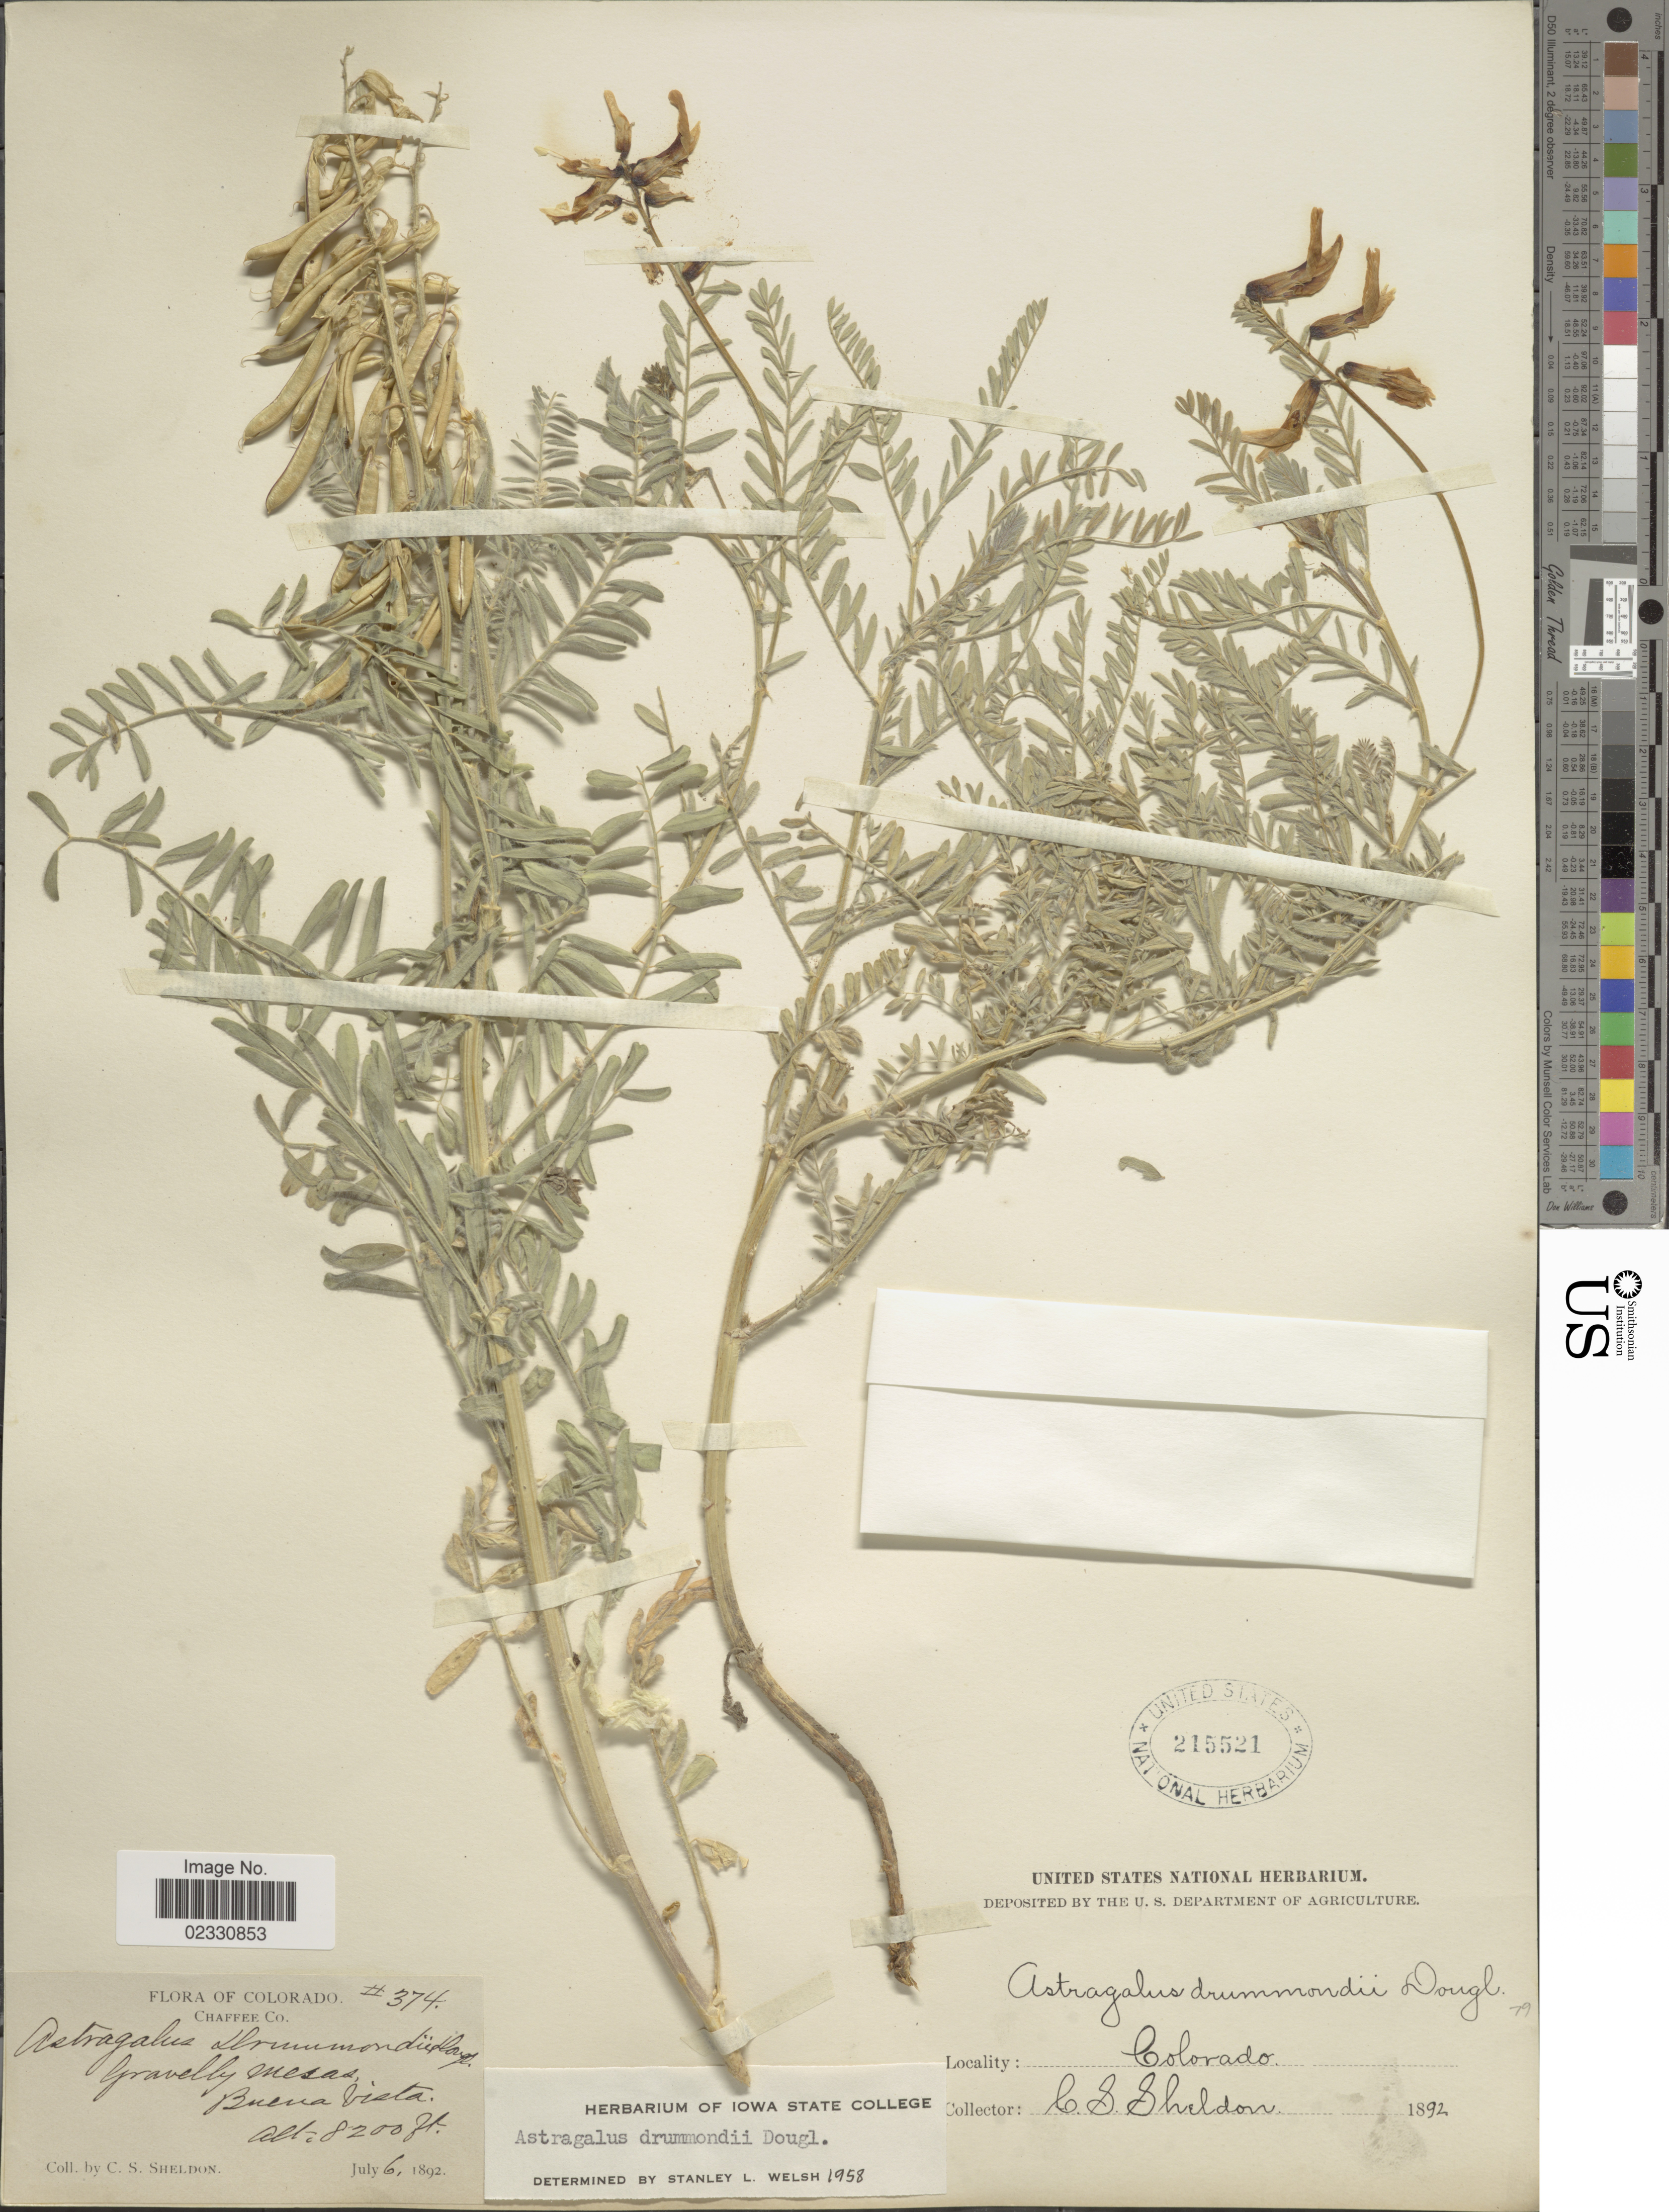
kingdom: Plantae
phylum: Tracheophyta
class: Magnoliopsida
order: Fabales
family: Fabaceae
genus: Astragalus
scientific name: Astragalus drummondii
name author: Hook.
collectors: C. S. Sheldon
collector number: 374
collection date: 1892-07-06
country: United States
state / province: Colorado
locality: Gravelly mesas, Buena Vista.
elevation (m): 2499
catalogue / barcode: US 215521